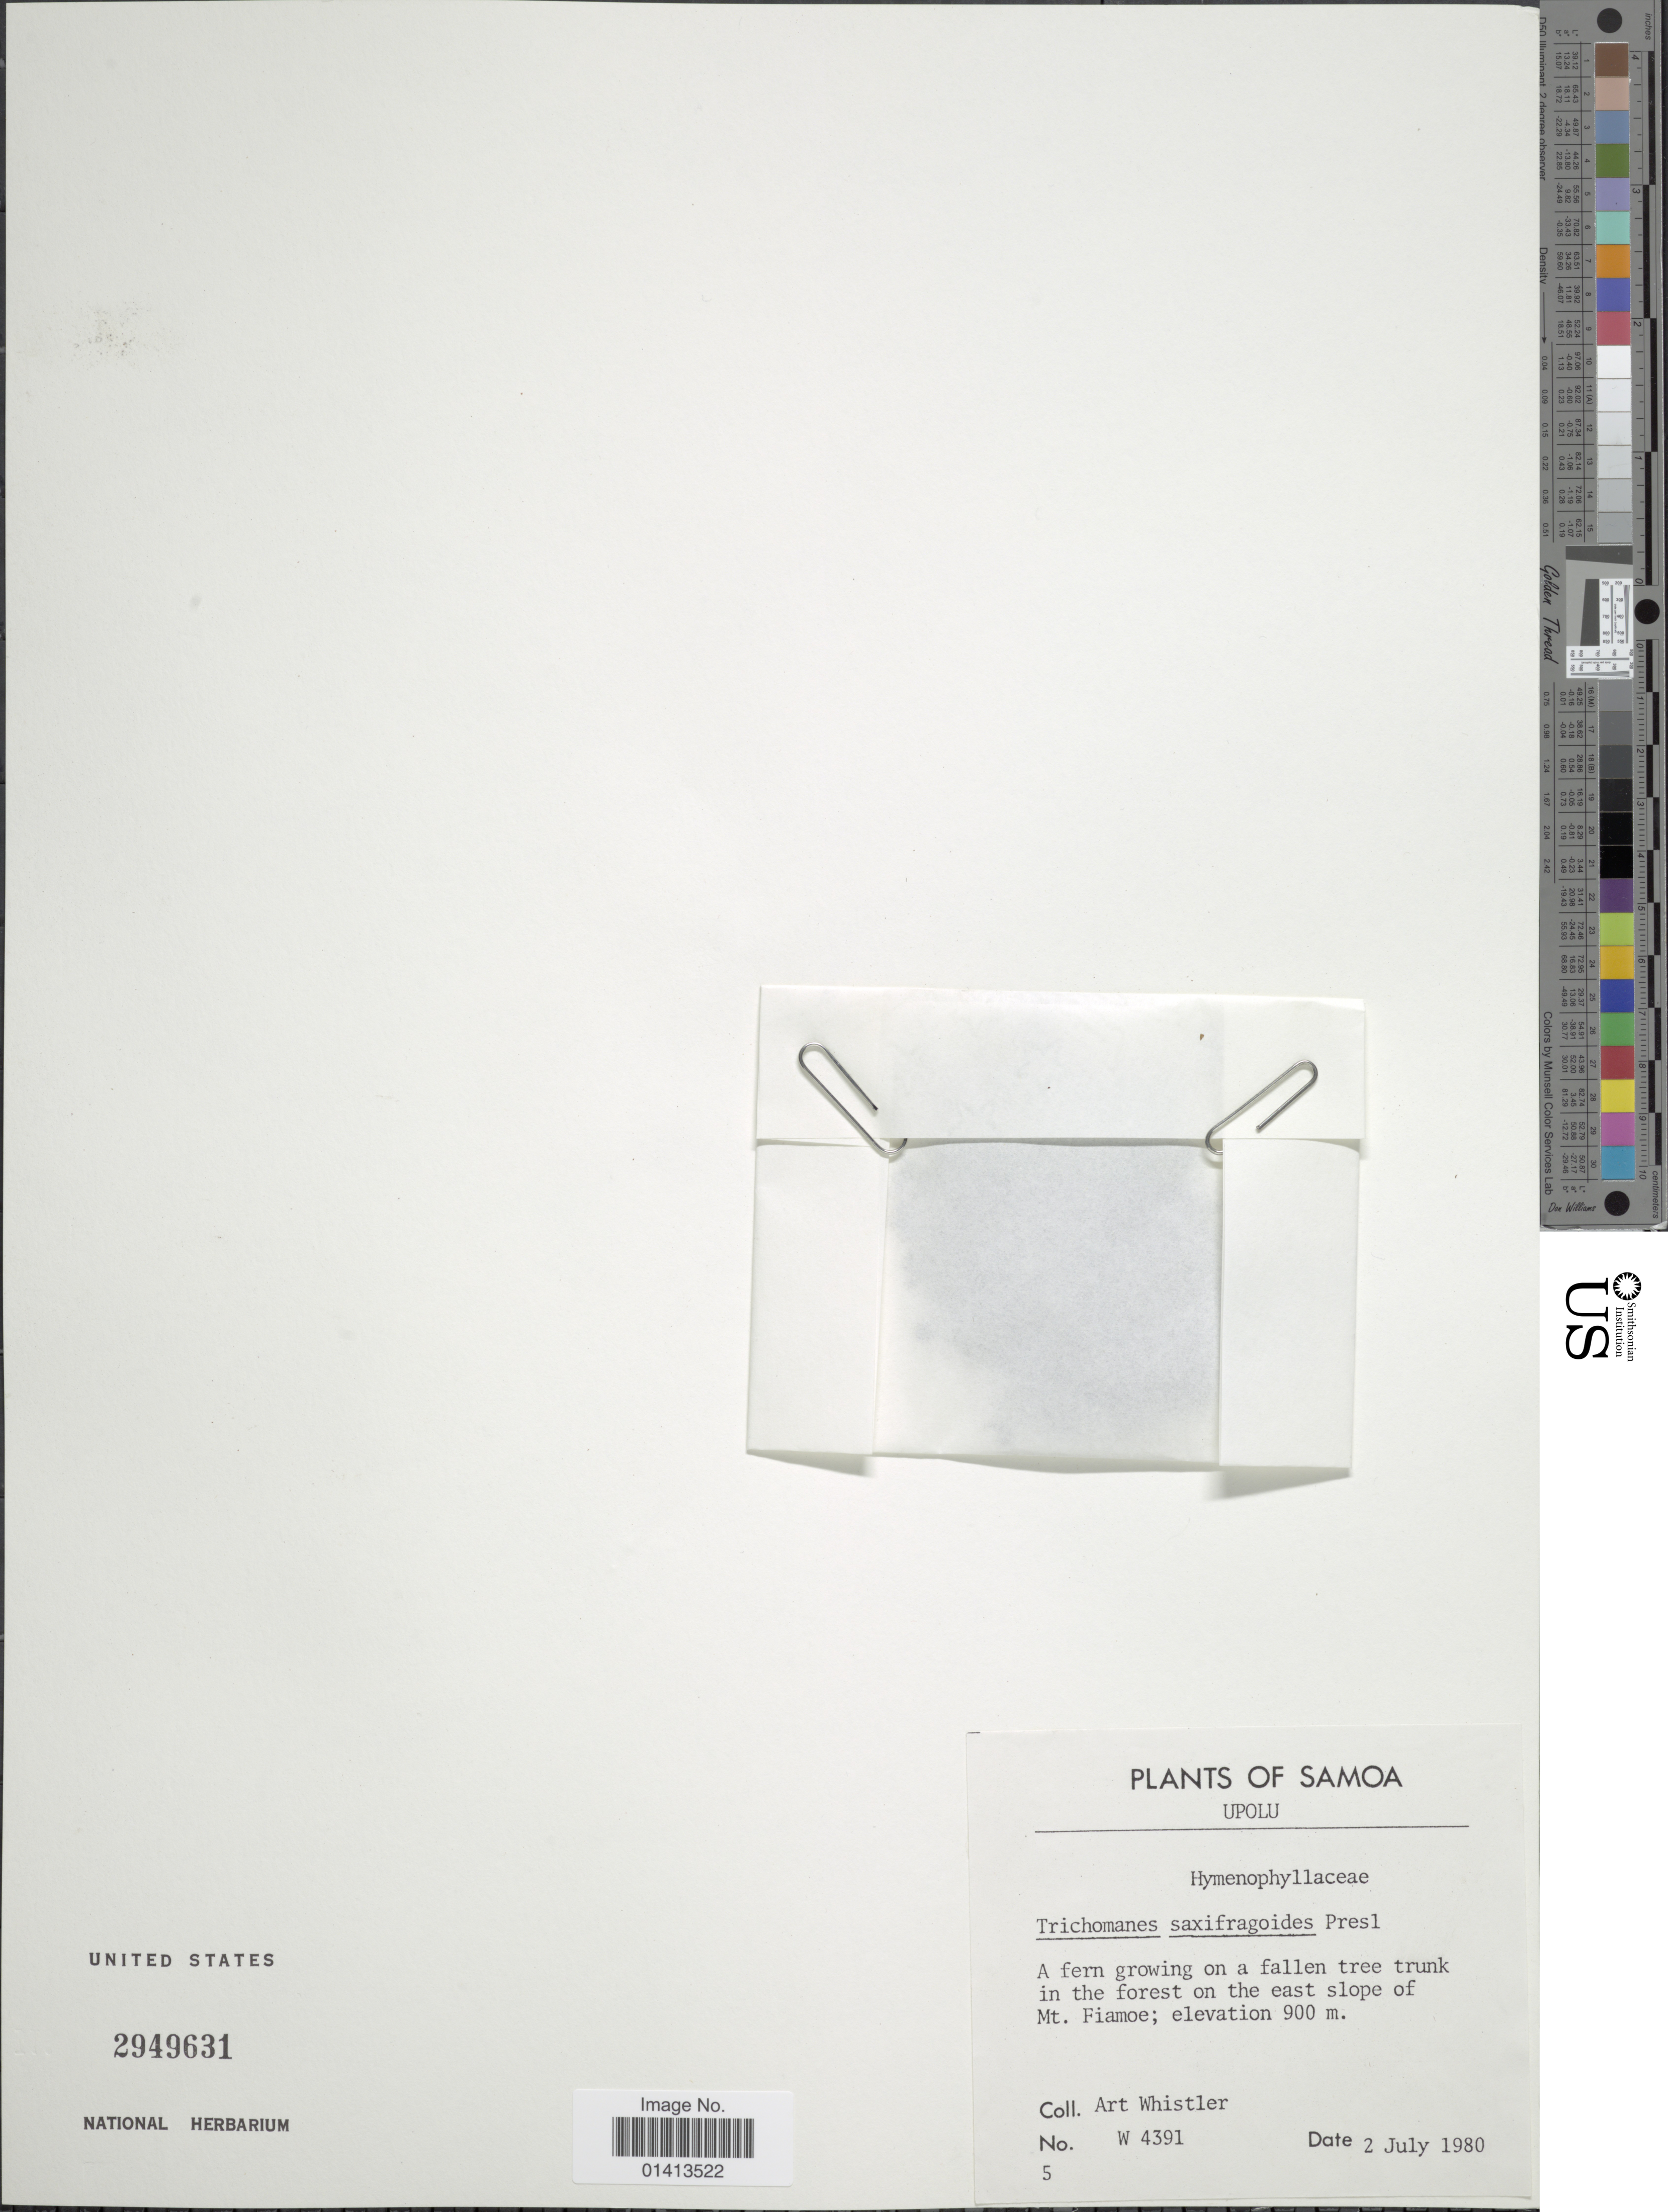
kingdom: Plantae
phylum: Tracheophyta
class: Polypodiopsida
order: Hymenophyllales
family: Hymenophyllaceae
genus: Crepidomanes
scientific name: Crepidomanes saxifragoides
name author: (C. Presl) P.S. Green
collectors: A. Whistler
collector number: W 4391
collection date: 1980-07-02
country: Samoa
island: Upolu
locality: Samoa, Upolu, in the forest on the east slope of Mt Fiamoe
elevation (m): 900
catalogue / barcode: US 2949631